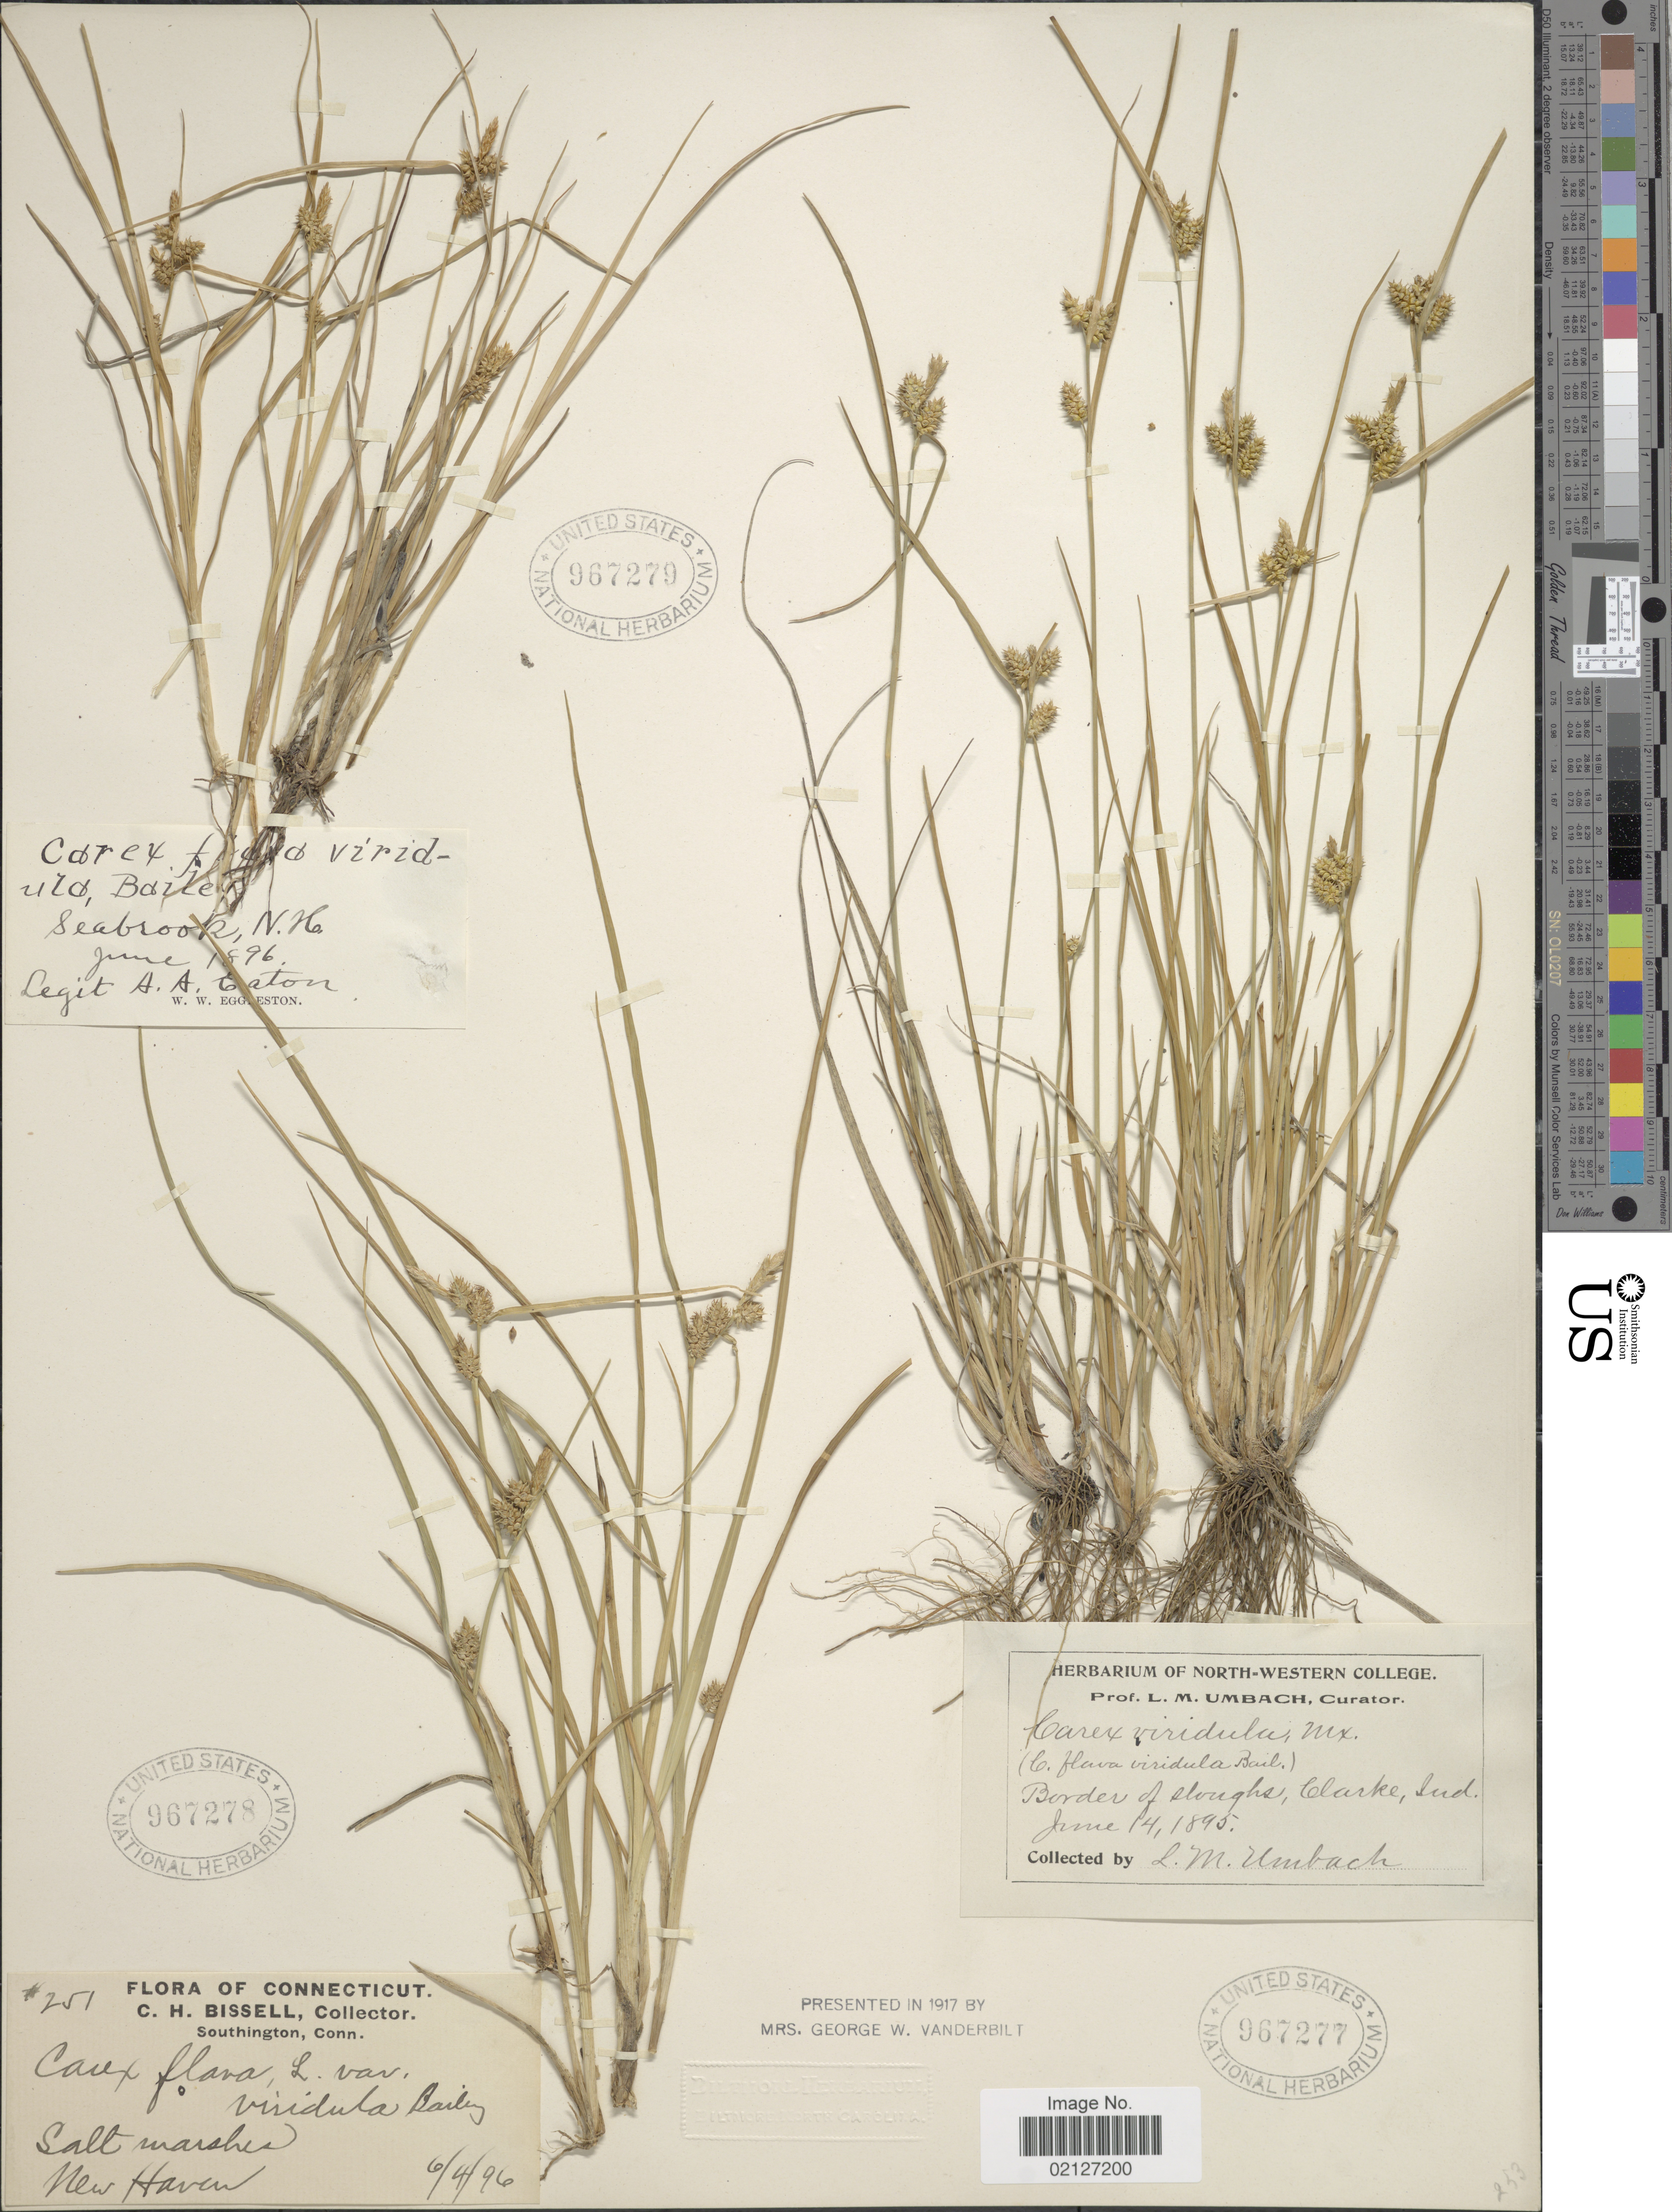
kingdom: Plantae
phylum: Tracheophyta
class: Liliopsida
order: Poales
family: Cyperaceae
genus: Carex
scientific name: Carex oederi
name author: Retz.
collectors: C. Bissell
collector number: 251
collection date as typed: Transcribed d/m/y: 4/6/96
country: United States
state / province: Connecticut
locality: Southington, Salt marshes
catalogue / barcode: US 967278-2